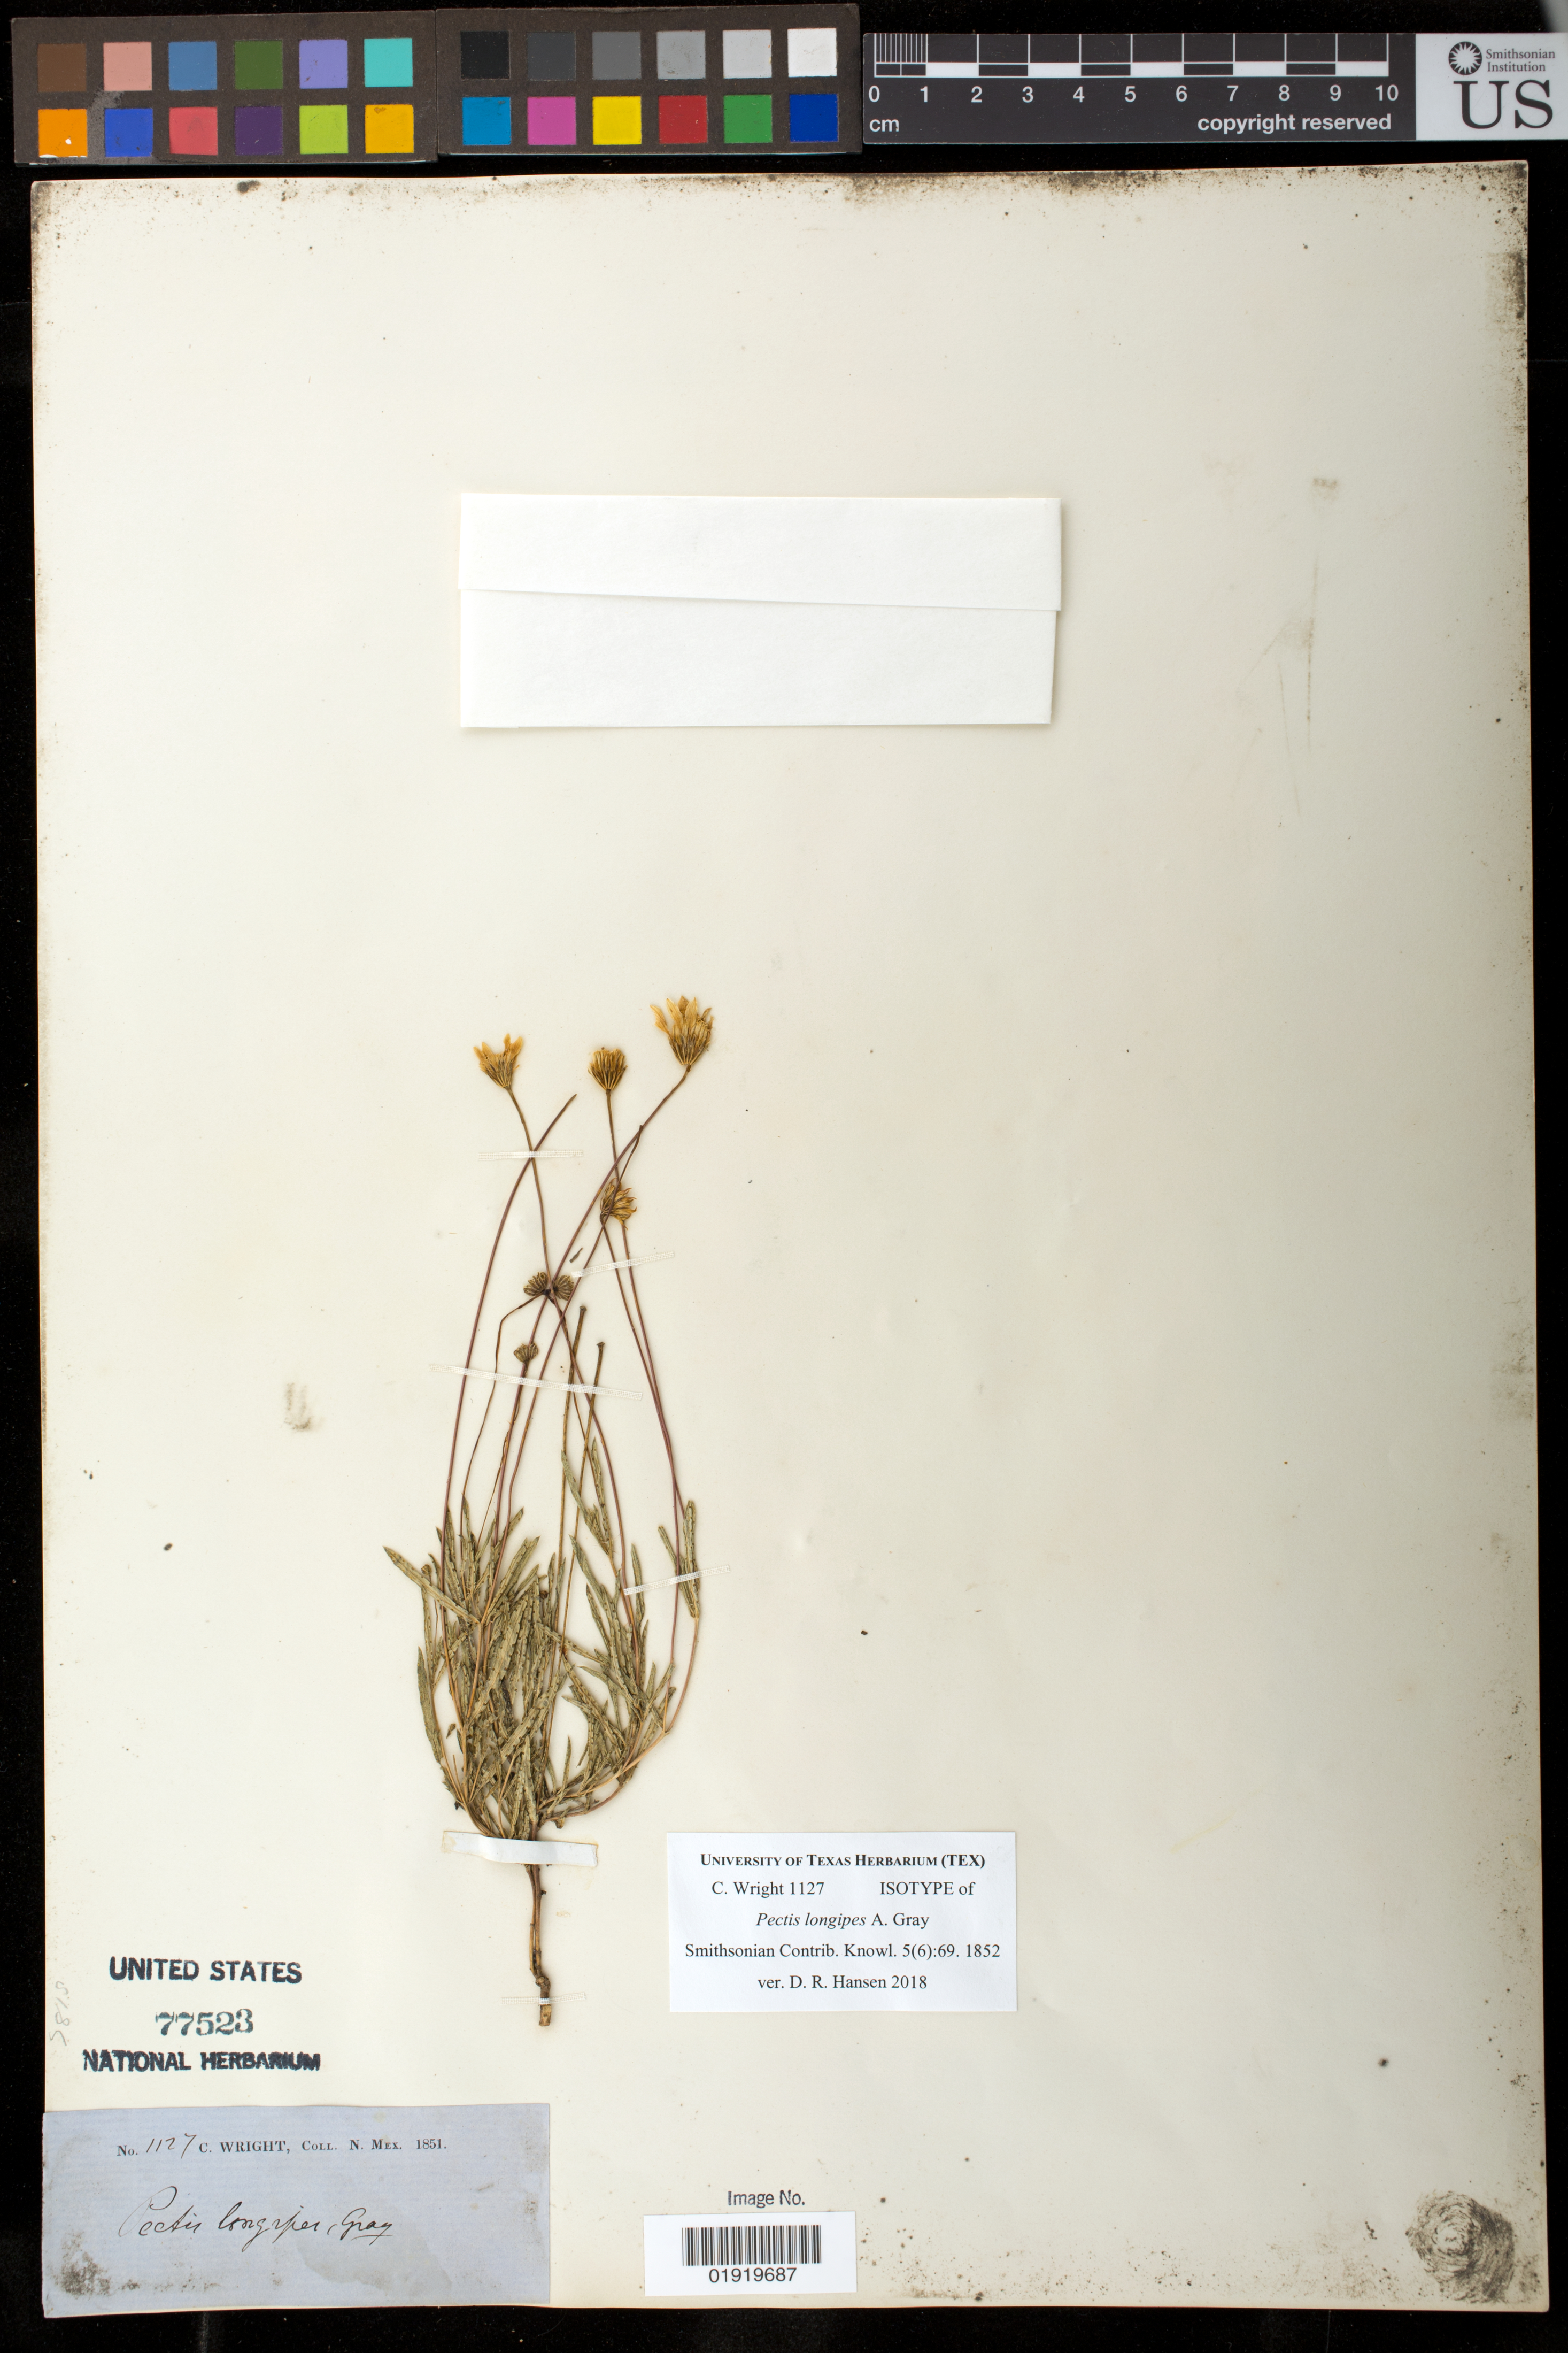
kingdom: Plantae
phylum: Tracheophyta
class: Magnoliopsida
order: Asterales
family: Asteraceae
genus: Pectis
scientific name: Pectis longipes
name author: A. Gray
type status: Type Collection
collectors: C. Wright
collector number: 1127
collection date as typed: Sep 1851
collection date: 1851-09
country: Mexico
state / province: Sonora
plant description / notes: Annotated as isotype by D.R. Hansen (2018) but publication does not specify where types deposited (Gray saw and annotated several duplicates of the collection, including at least 2 at GH where one is annotated as "holotype" and the other as "isotype" by D.J. Keil)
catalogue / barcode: US 77523